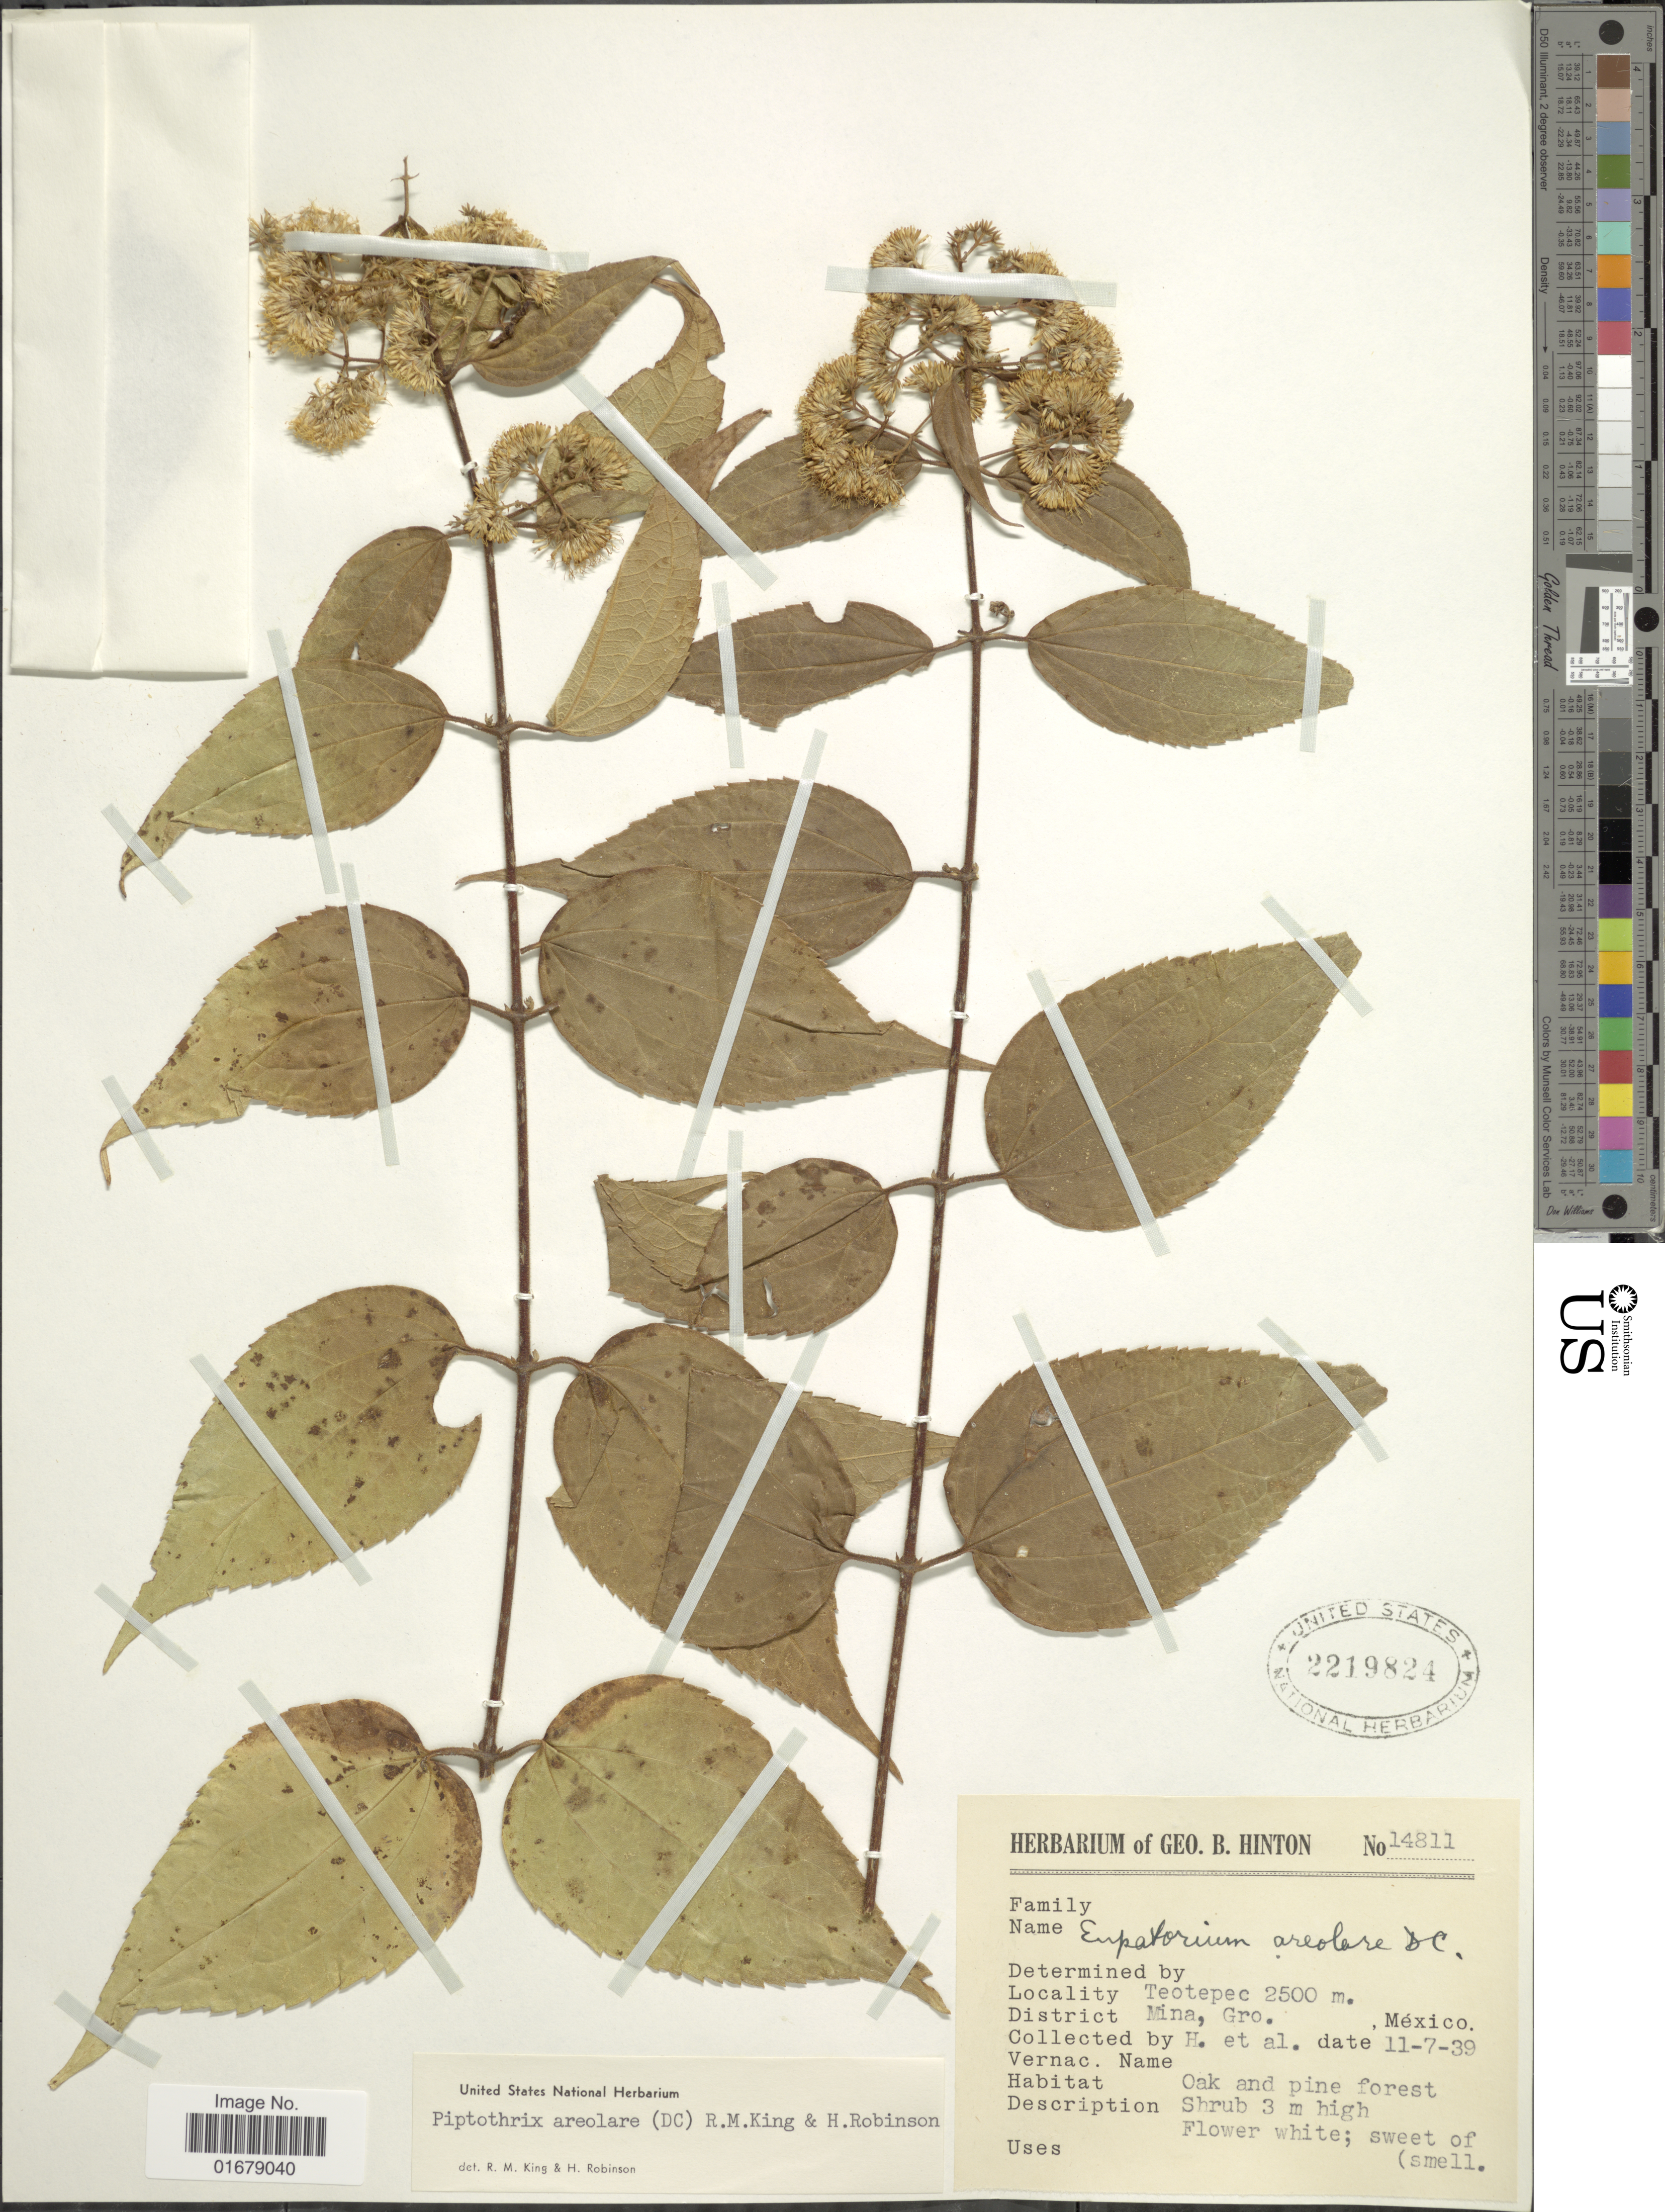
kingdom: Plantae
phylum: Tracheophyta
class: Magnoliopsida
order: Asterales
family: Asteraceae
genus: Piptothrix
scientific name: Piptothrix areolaris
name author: (DC.) R.M. King & H. Rob.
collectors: G. B. Hinton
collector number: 14811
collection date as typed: Transcribed d/m/y: 7/11/39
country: Mexico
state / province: Guerrero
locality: Teotepec. District Mina, Gro. Mexico.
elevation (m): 2500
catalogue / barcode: US 2219824